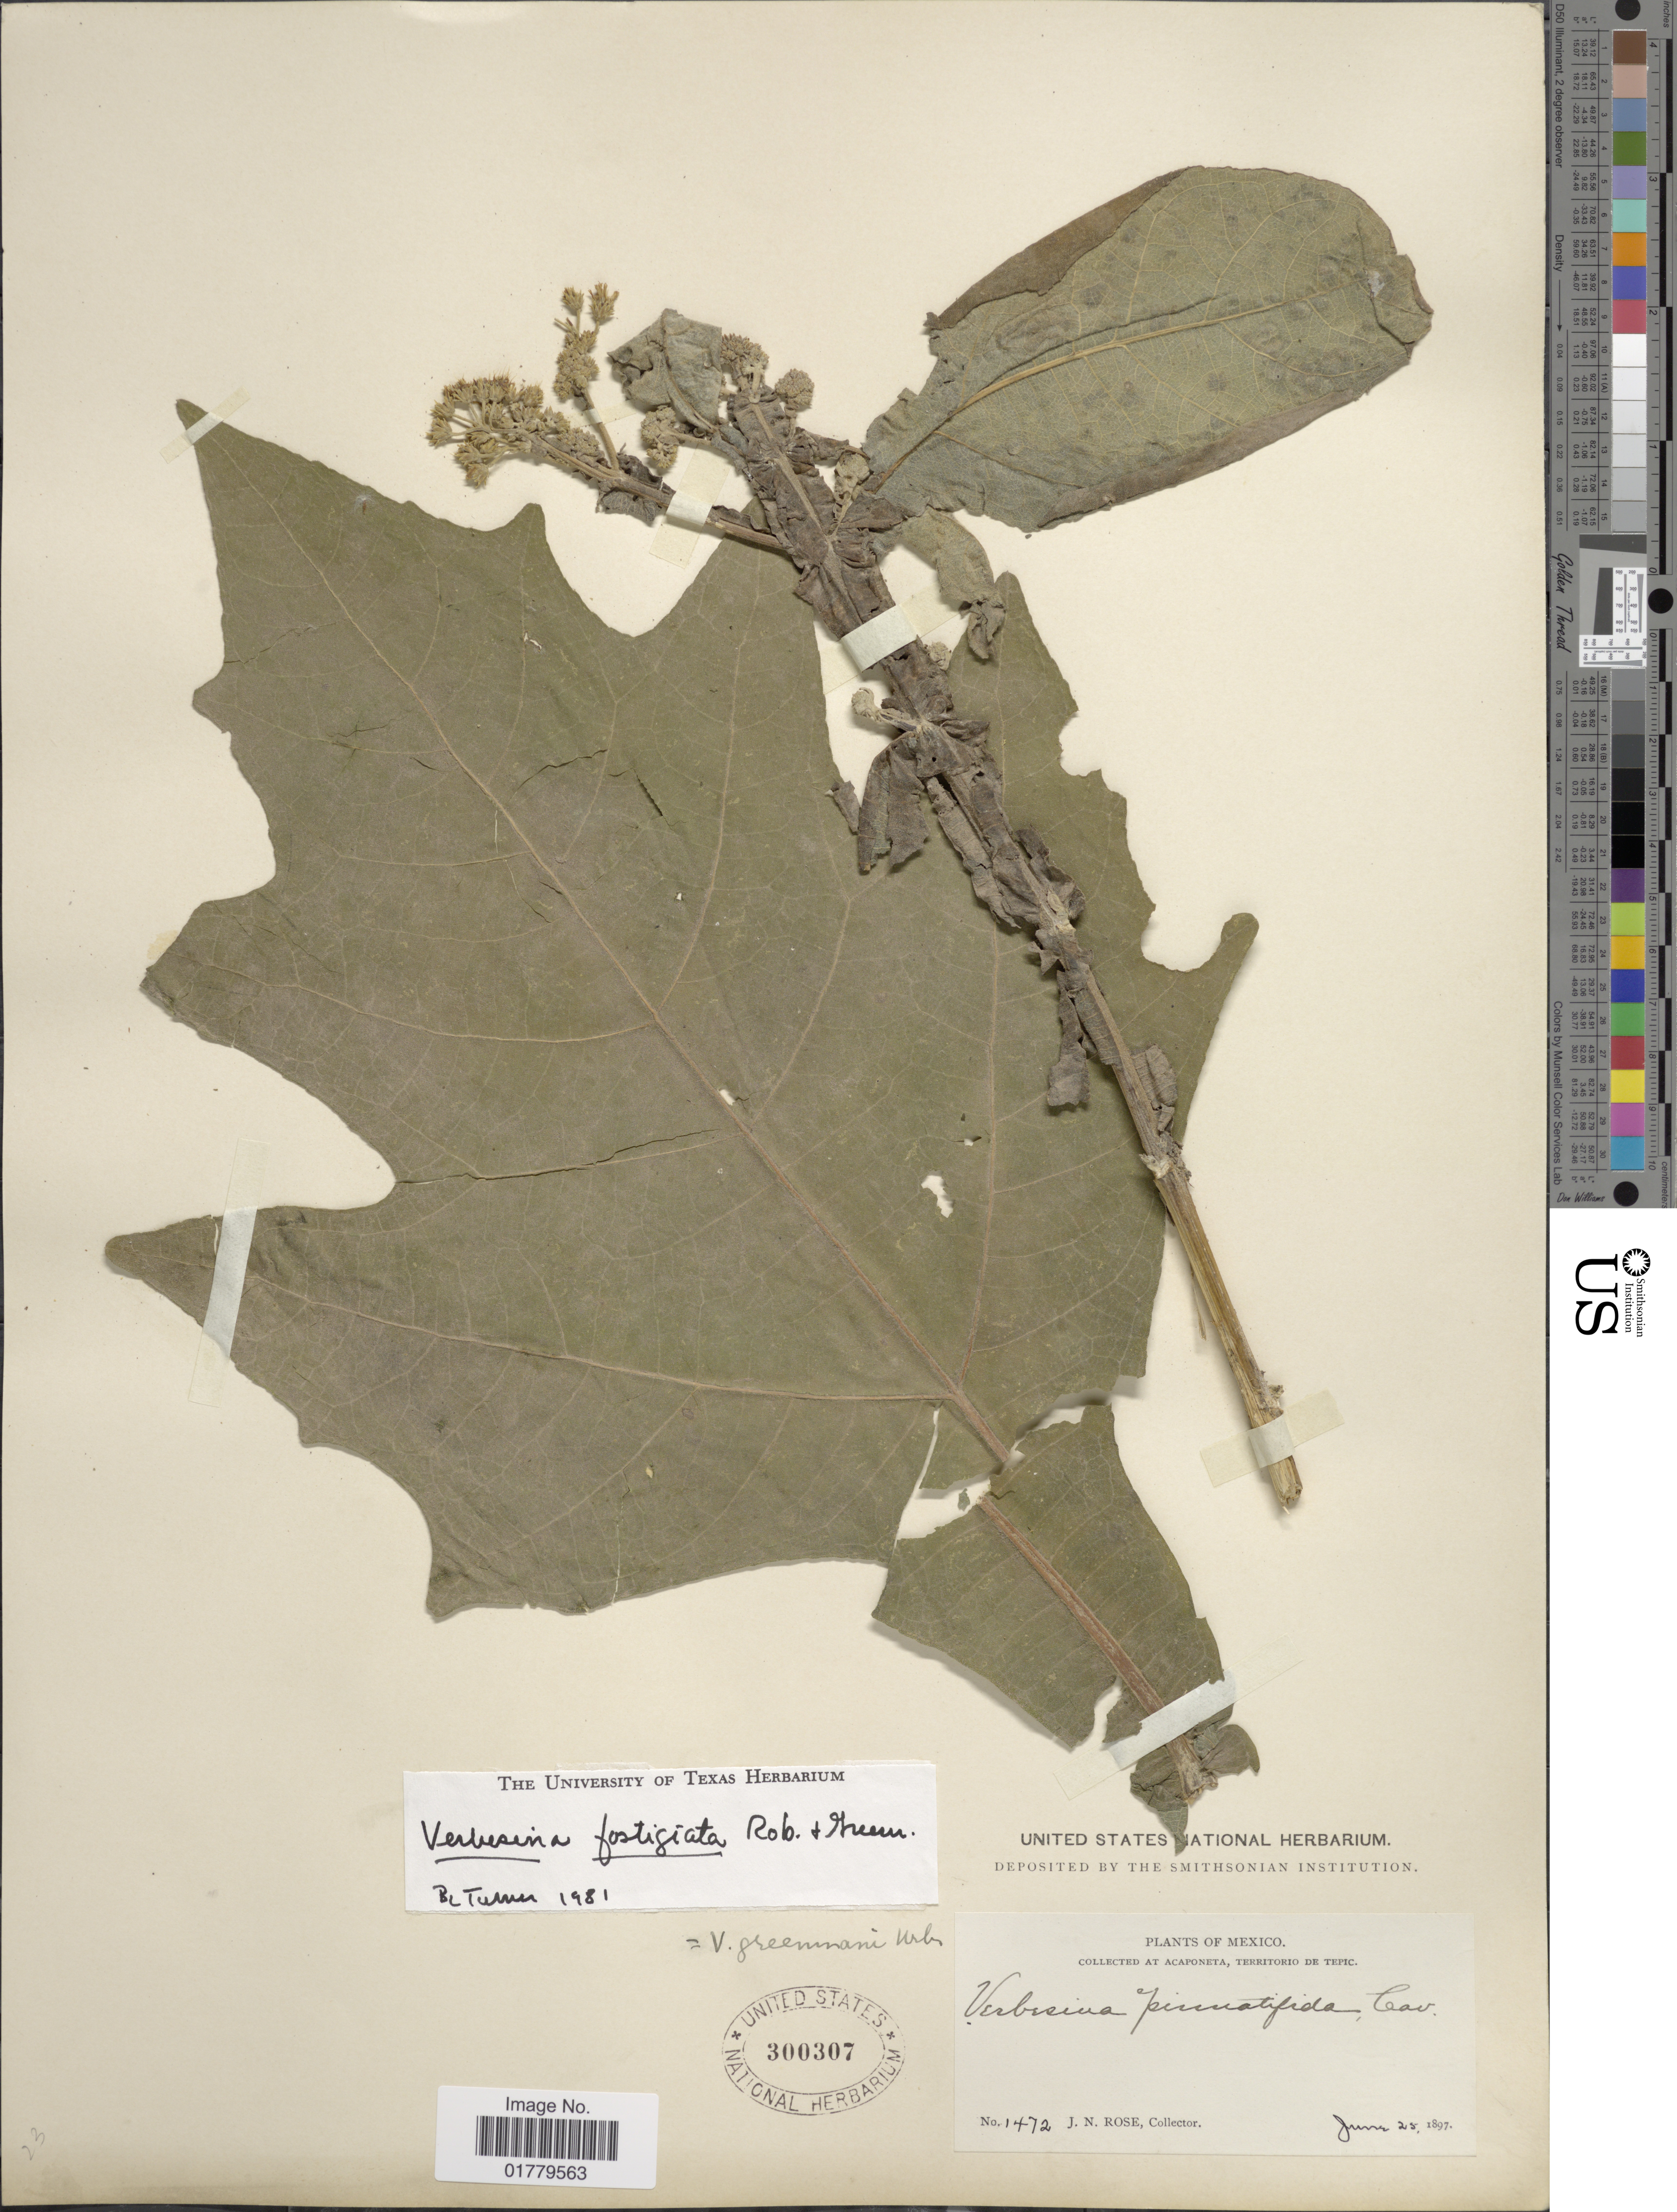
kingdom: Plantae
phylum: Tracheophyta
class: Magnoliopsida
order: Asterales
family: Asteraceae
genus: Verbesina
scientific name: Verbesina fastigiata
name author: B.L. Rob. & Greenm.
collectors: J. N. Rose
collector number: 1472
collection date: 1897-06-25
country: Mexico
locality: At Acaponeta, Territorio de Tepic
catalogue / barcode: US 300307